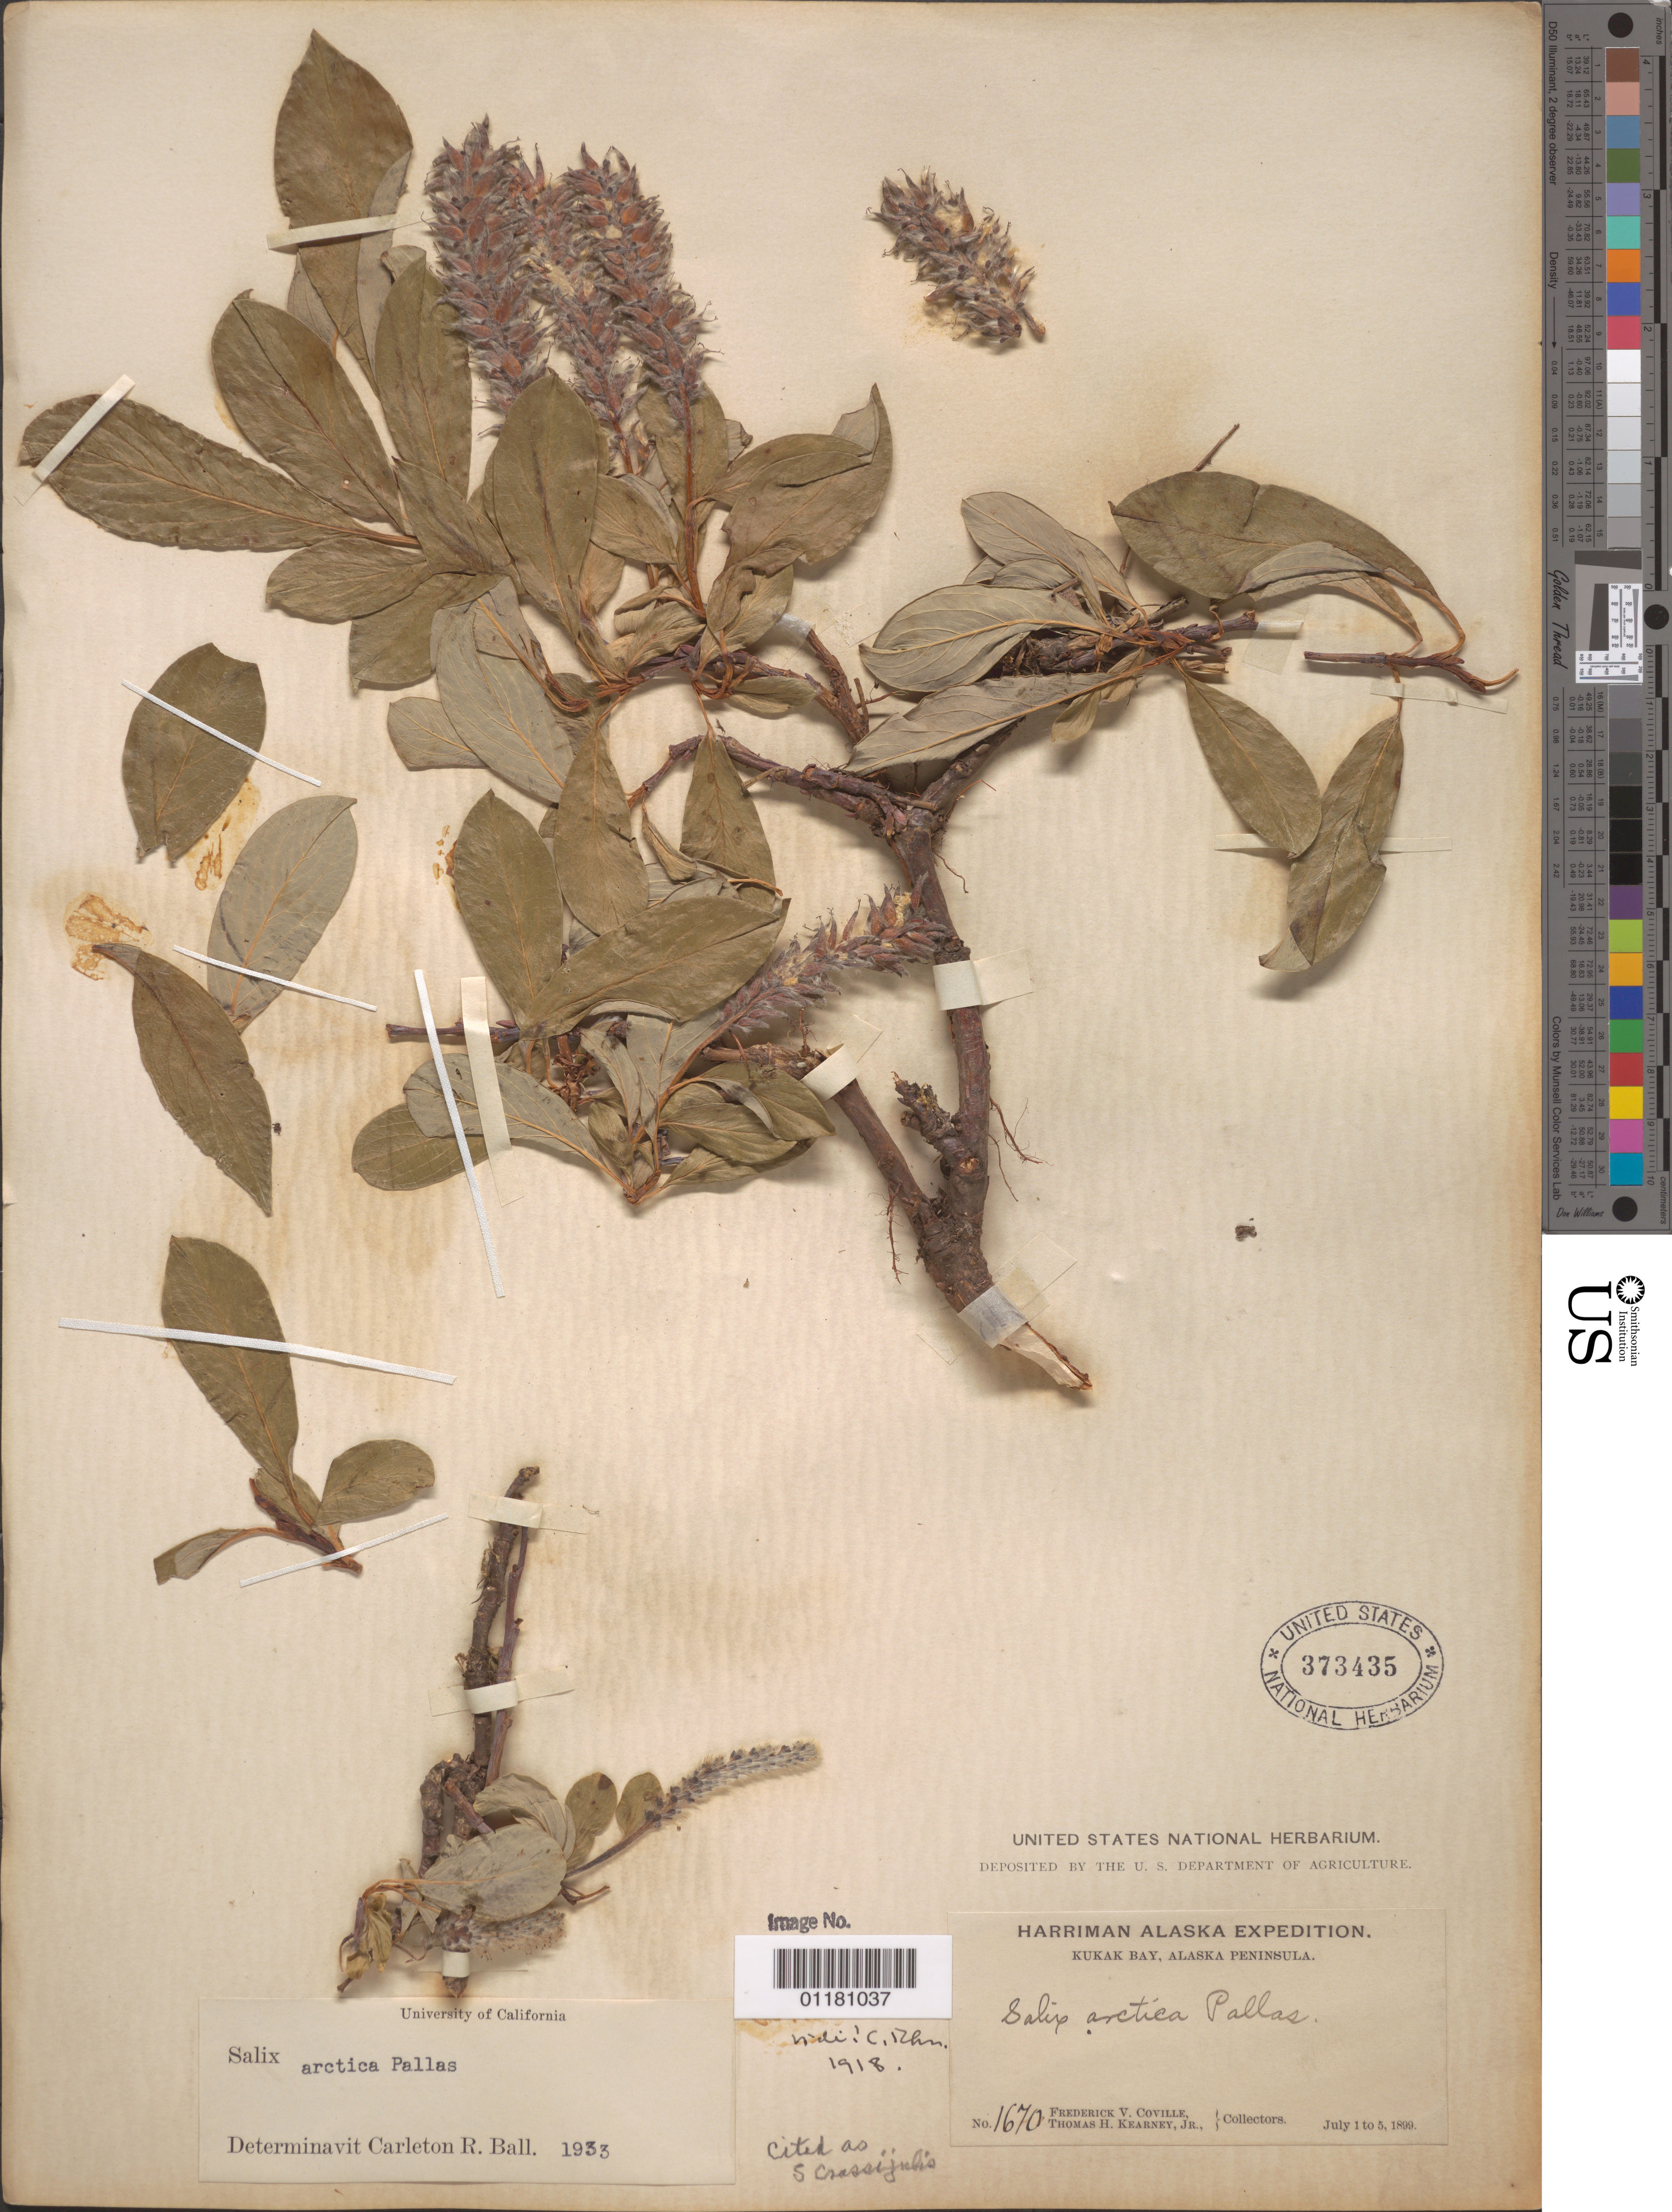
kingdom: Plantae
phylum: Tracheophyta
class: Magnoliopsida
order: Malpighiales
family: Salicaceae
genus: Salix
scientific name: Salix arctica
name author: Pall.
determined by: Ball, C. R.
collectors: F. V. Coville & T. H. Kearney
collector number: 1670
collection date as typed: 01 Jul 189 to 05 Jul 1899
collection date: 1899-07-01/1899-07-05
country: United States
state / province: Alaska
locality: Kukak Bay, Alaska Peninsula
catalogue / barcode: US 373435